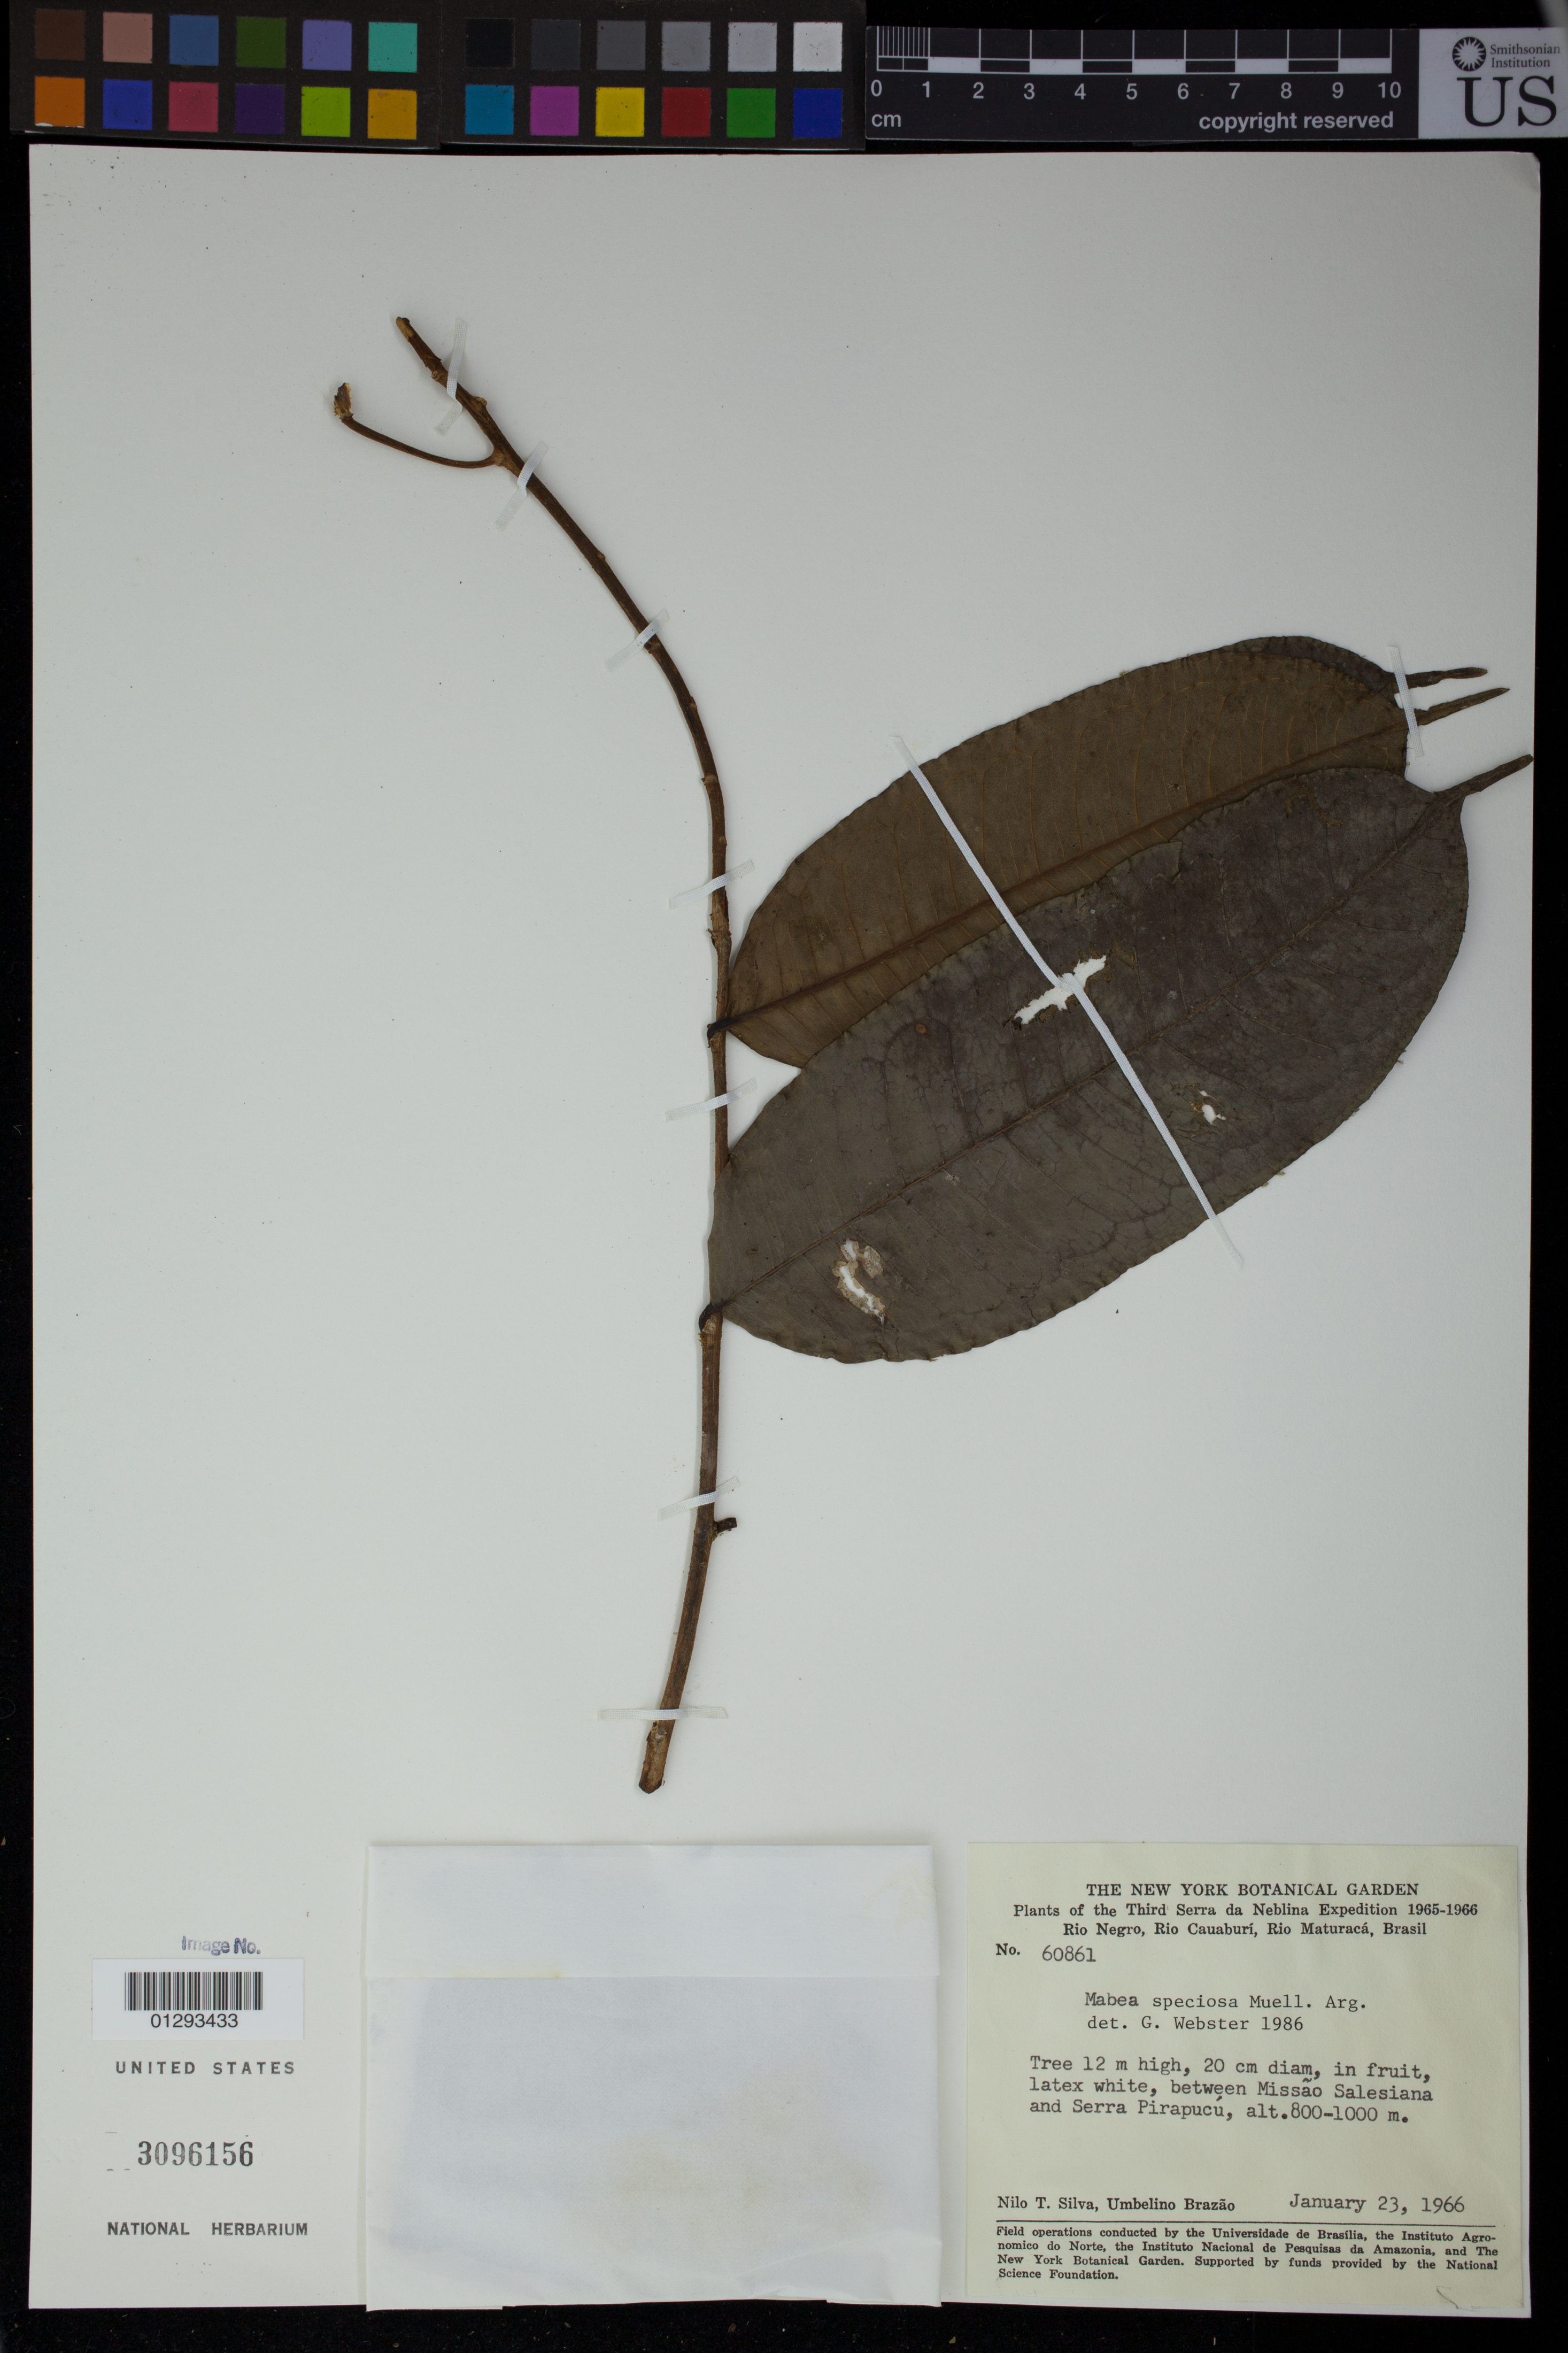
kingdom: Plantae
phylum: Tracheophyta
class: Magnoliopsida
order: Malpighiales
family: Euphorbiaceae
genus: Mabea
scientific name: Mabea speciosa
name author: Müll. Arg.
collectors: N. T. Silva & U. Brazão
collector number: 60861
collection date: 1966-01-23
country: Brazil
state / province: Amazonas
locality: Between Missao Salesiana and Serra Pirapucu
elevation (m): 800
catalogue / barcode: US 3096156